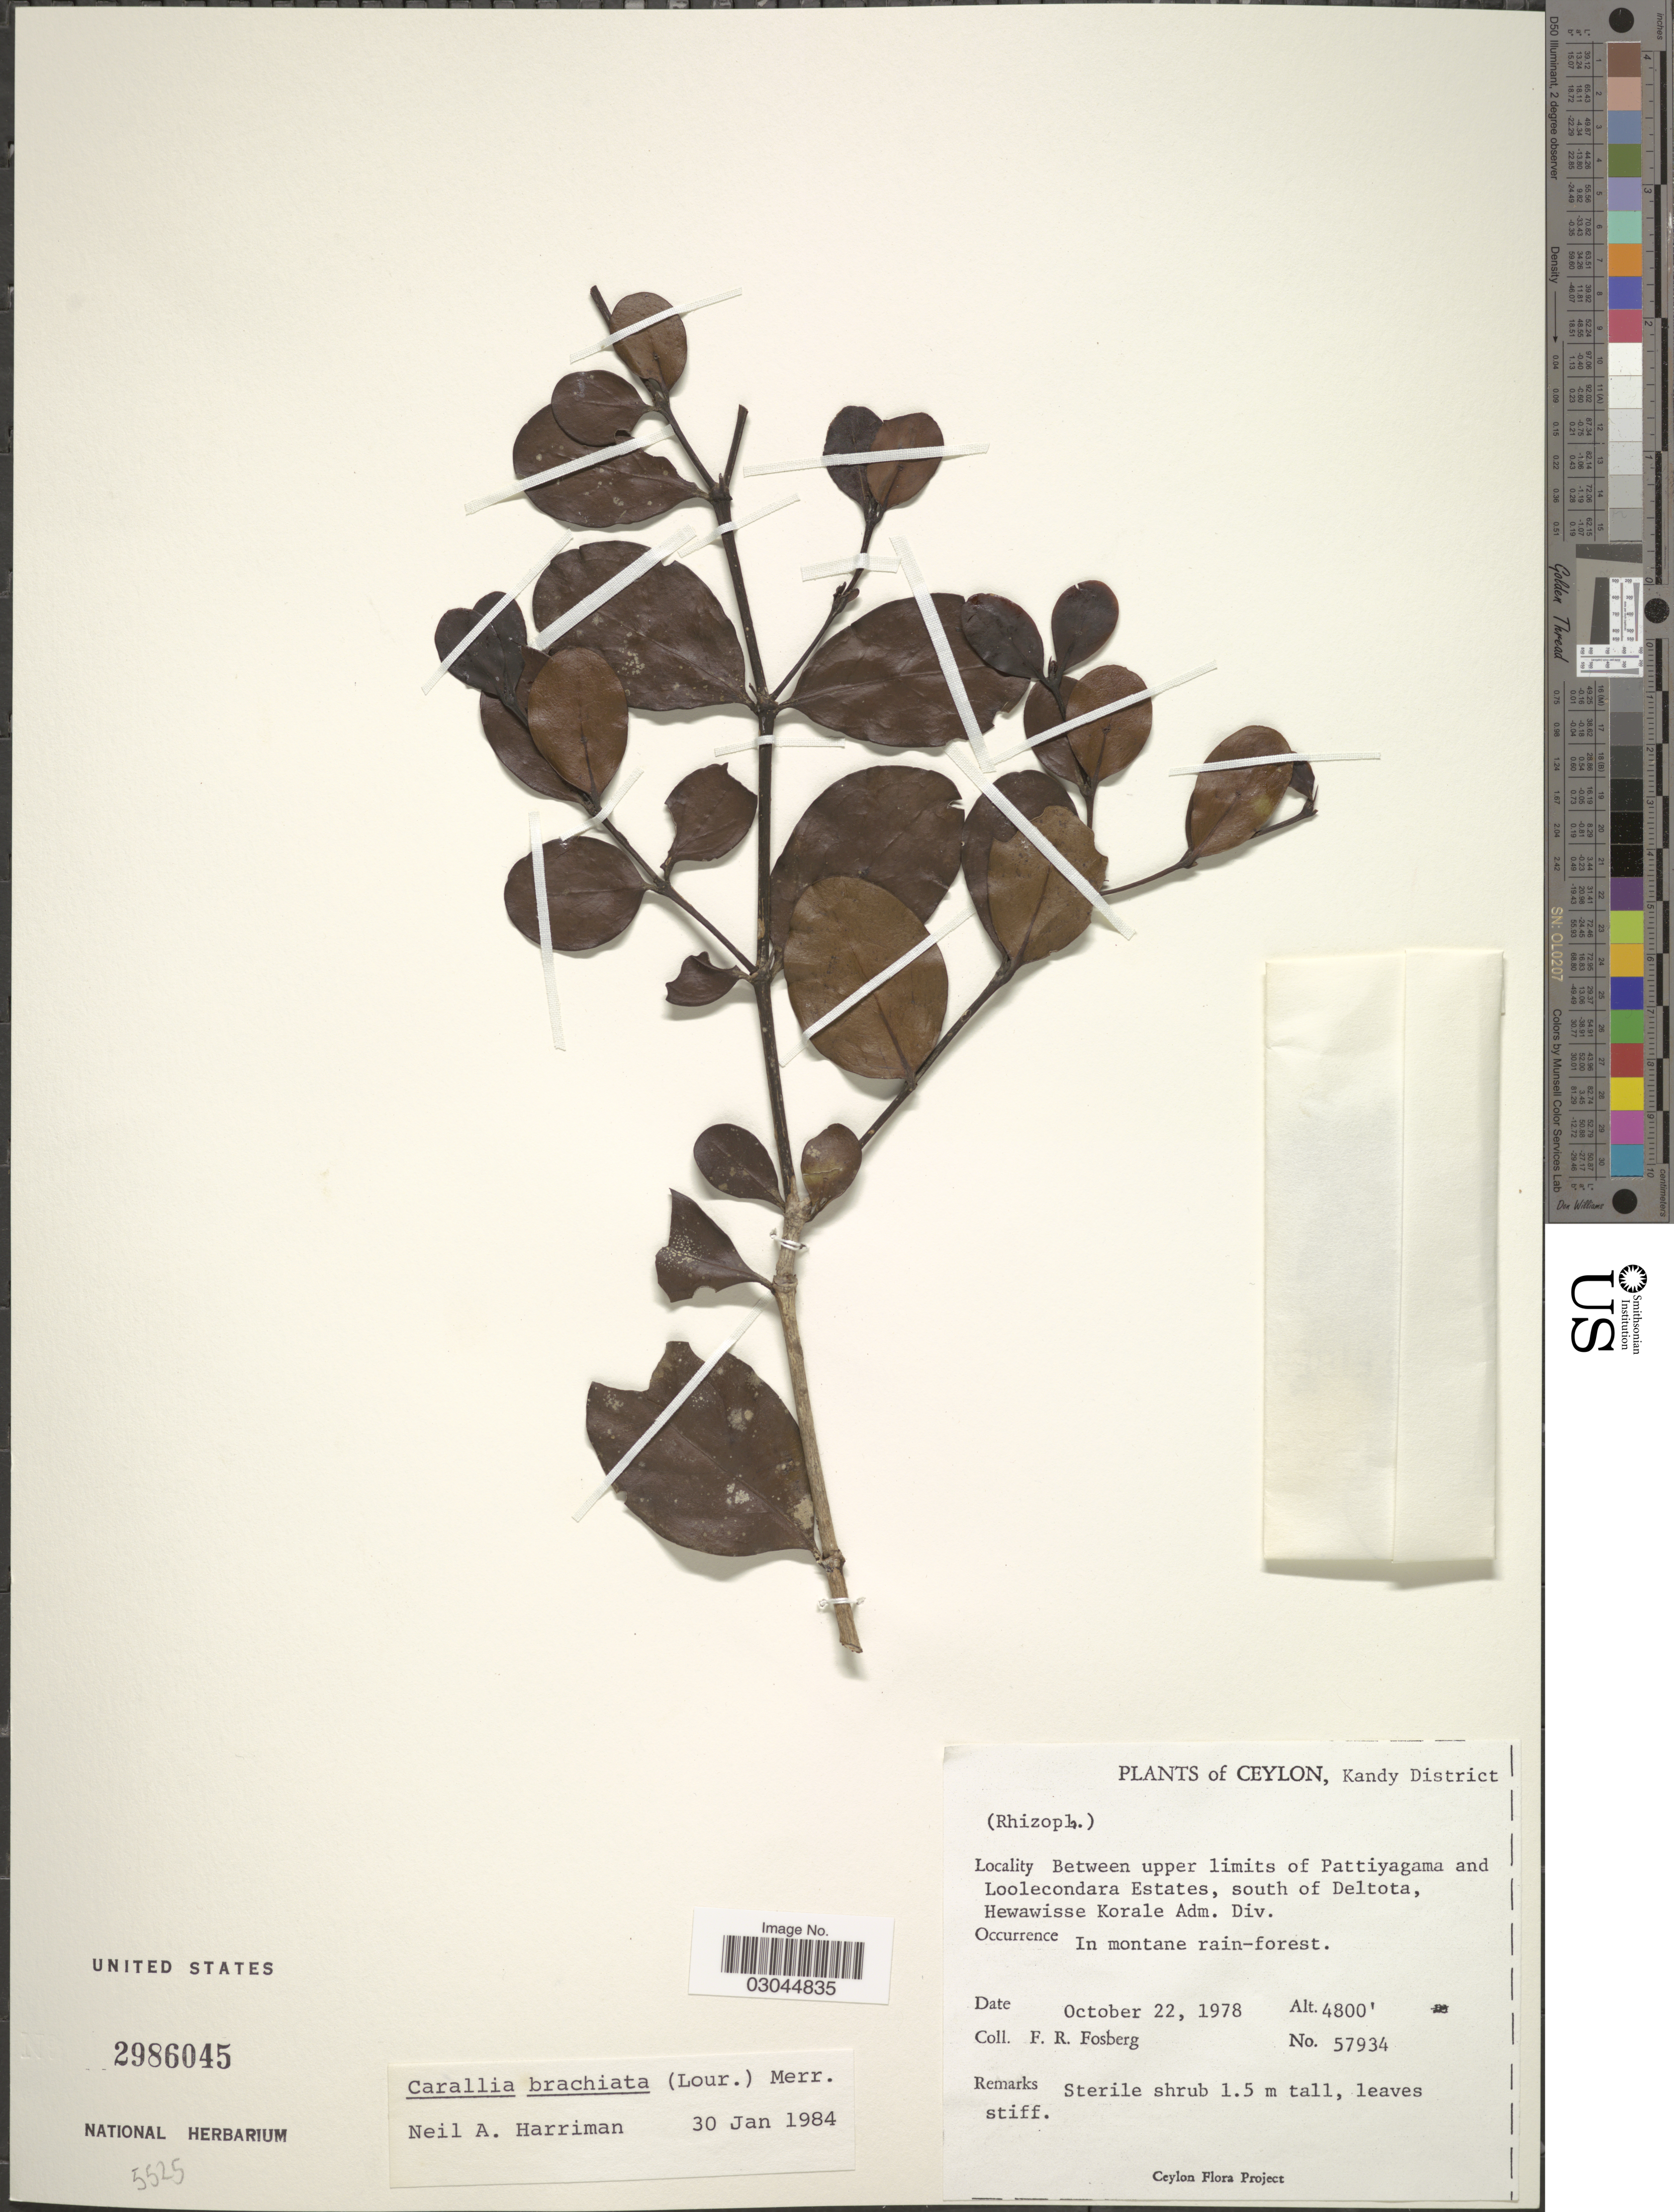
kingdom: Plantae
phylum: Tracheophyta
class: Magnoliopsida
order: Malpighiales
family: Rhizophoraceae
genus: Carallia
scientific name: Carallia brachiata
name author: (Lour.) Merr.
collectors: F. R. Fosberg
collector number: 57934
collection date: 1978-10-22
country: Sri Lanka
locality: Ceylon, Kandy District. Between upper limits of Pattiyagama and Loolecondara Estates, south of Deltota, Hewawisse Korale Adm. Div.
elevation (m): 1463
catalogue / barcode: US 2986045